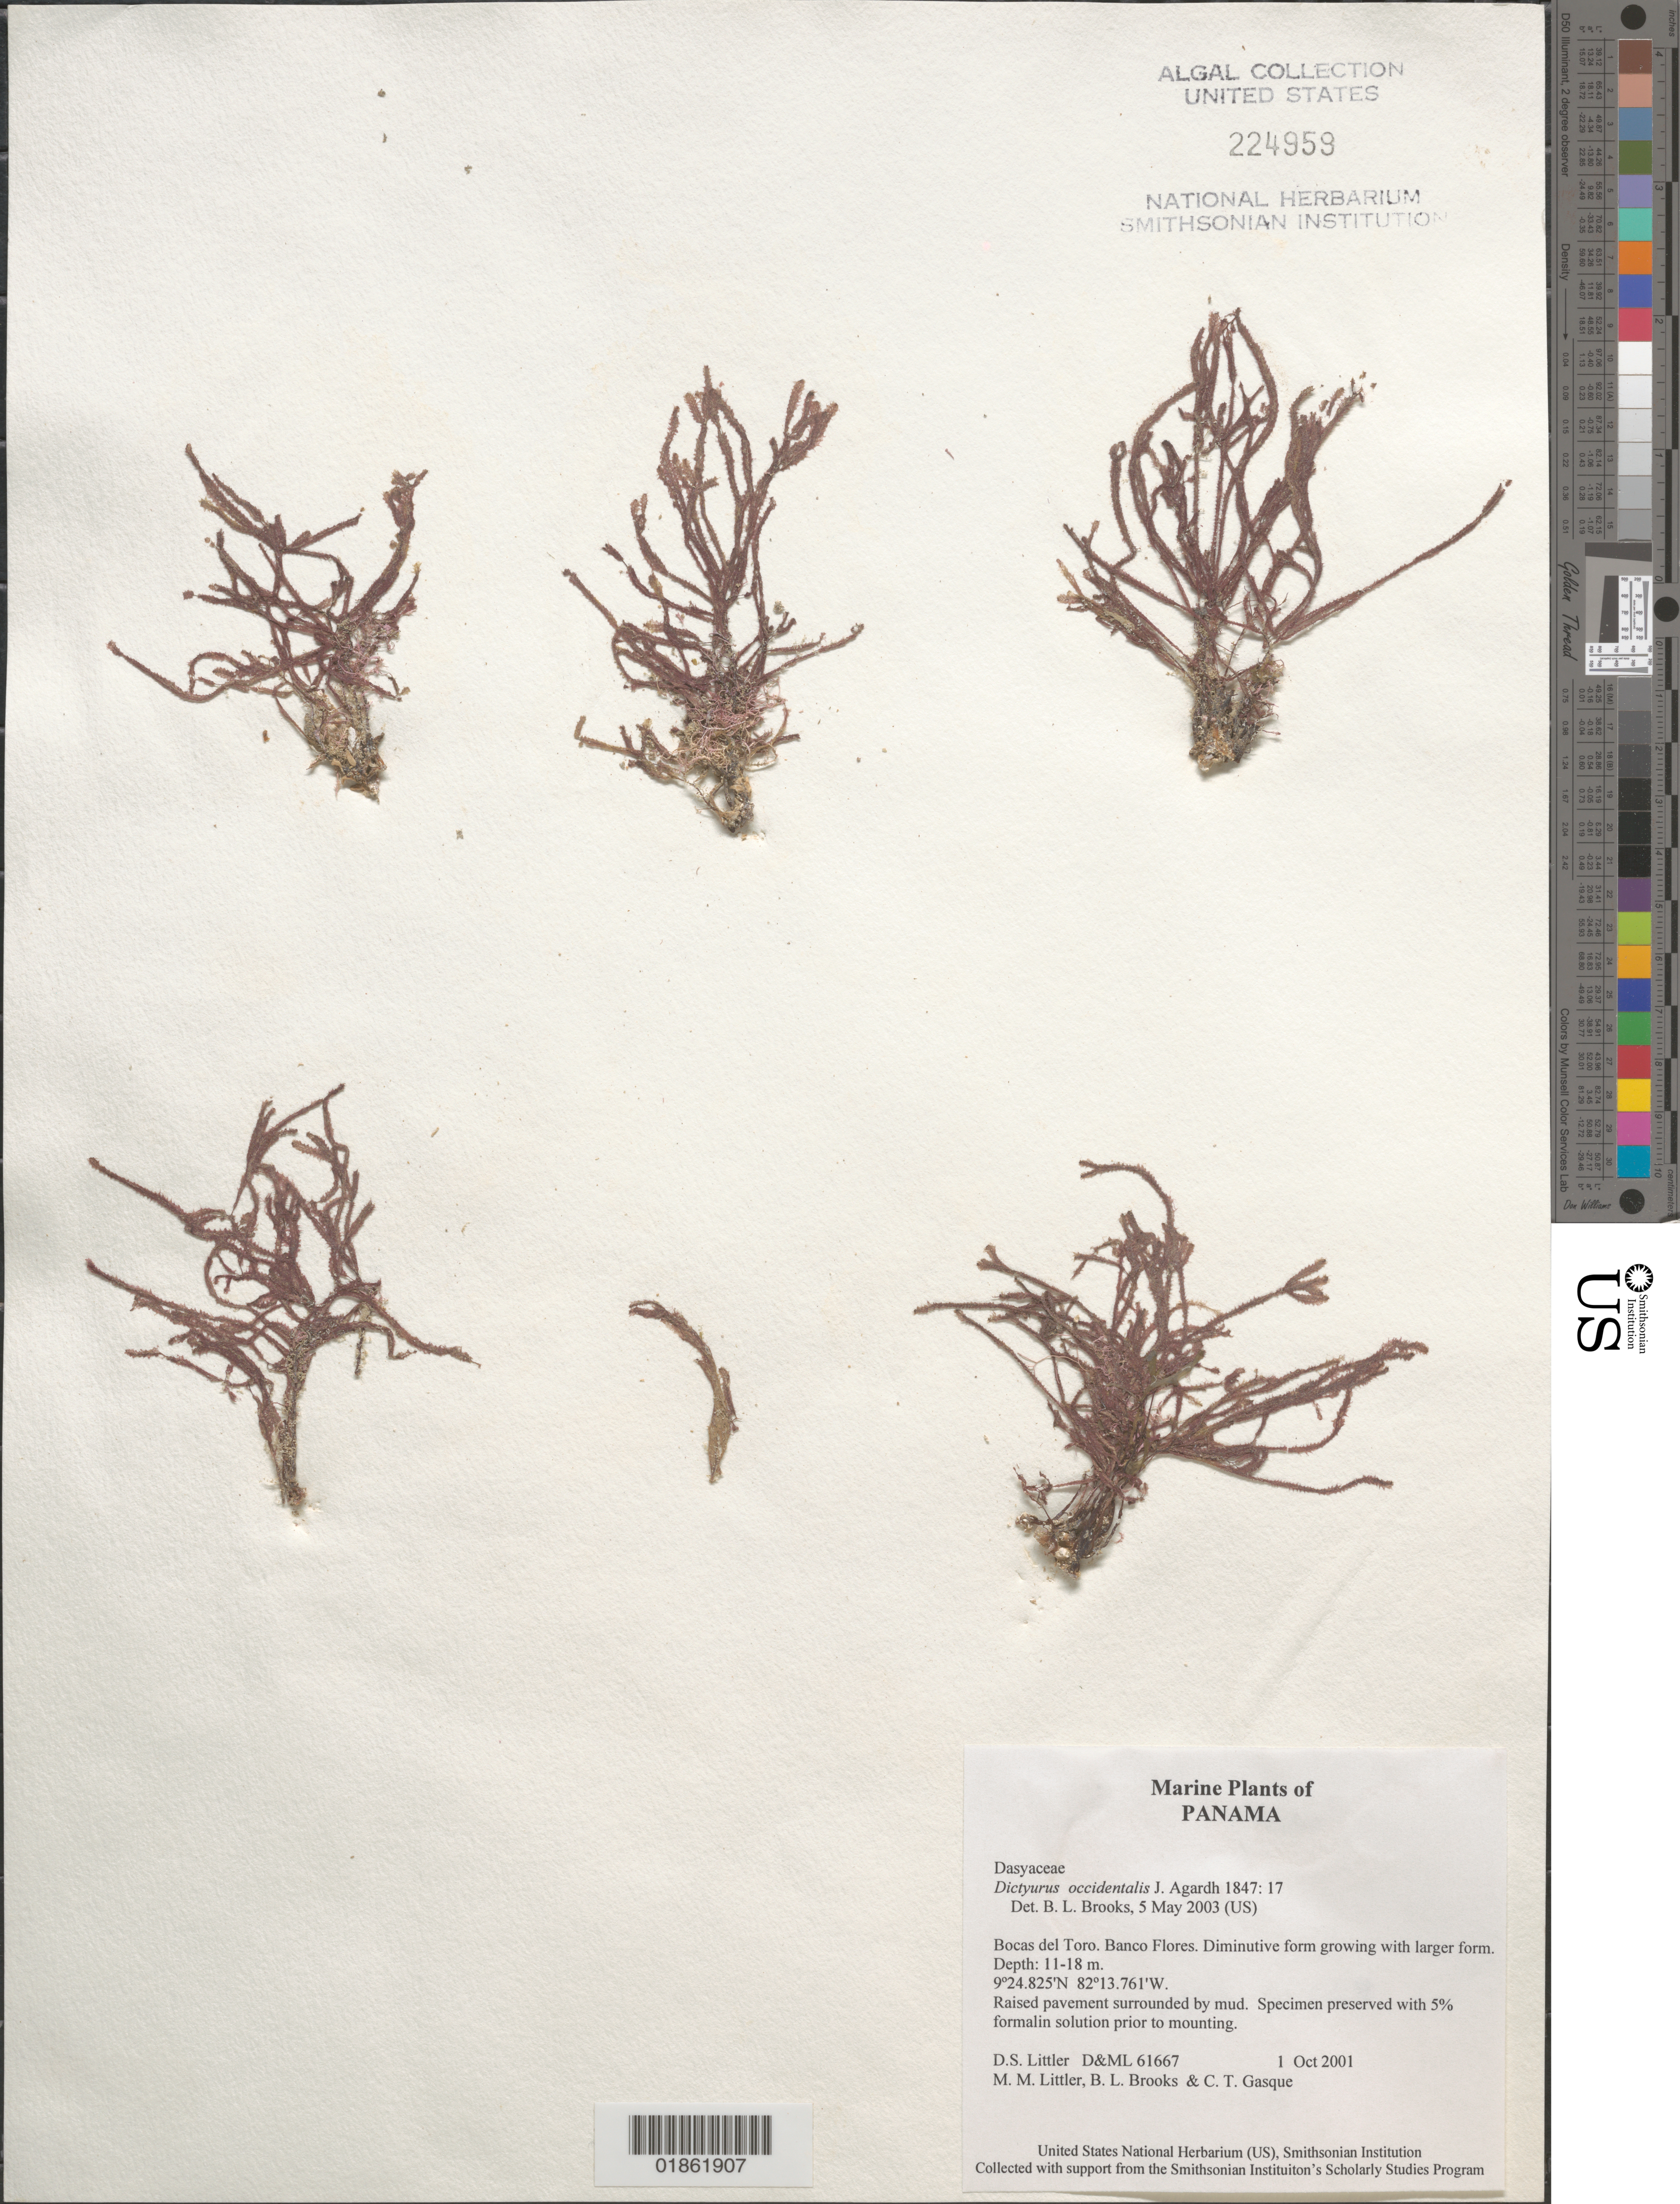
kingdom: Plantae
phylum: Rhodophyta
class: Florideophyceae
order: Ceramiales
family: Dasyaceae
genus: Dictyurus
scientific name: Dictyurus sp.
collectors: D. S. Littler, M. M. Littler & C. Gasque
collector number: D&ML 61667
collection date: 2001-10-01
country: Panama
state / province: Bocas del Toro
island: Colón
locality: Isla Colón. Bocas del Toro. Banco Flores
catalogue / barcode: US 224959